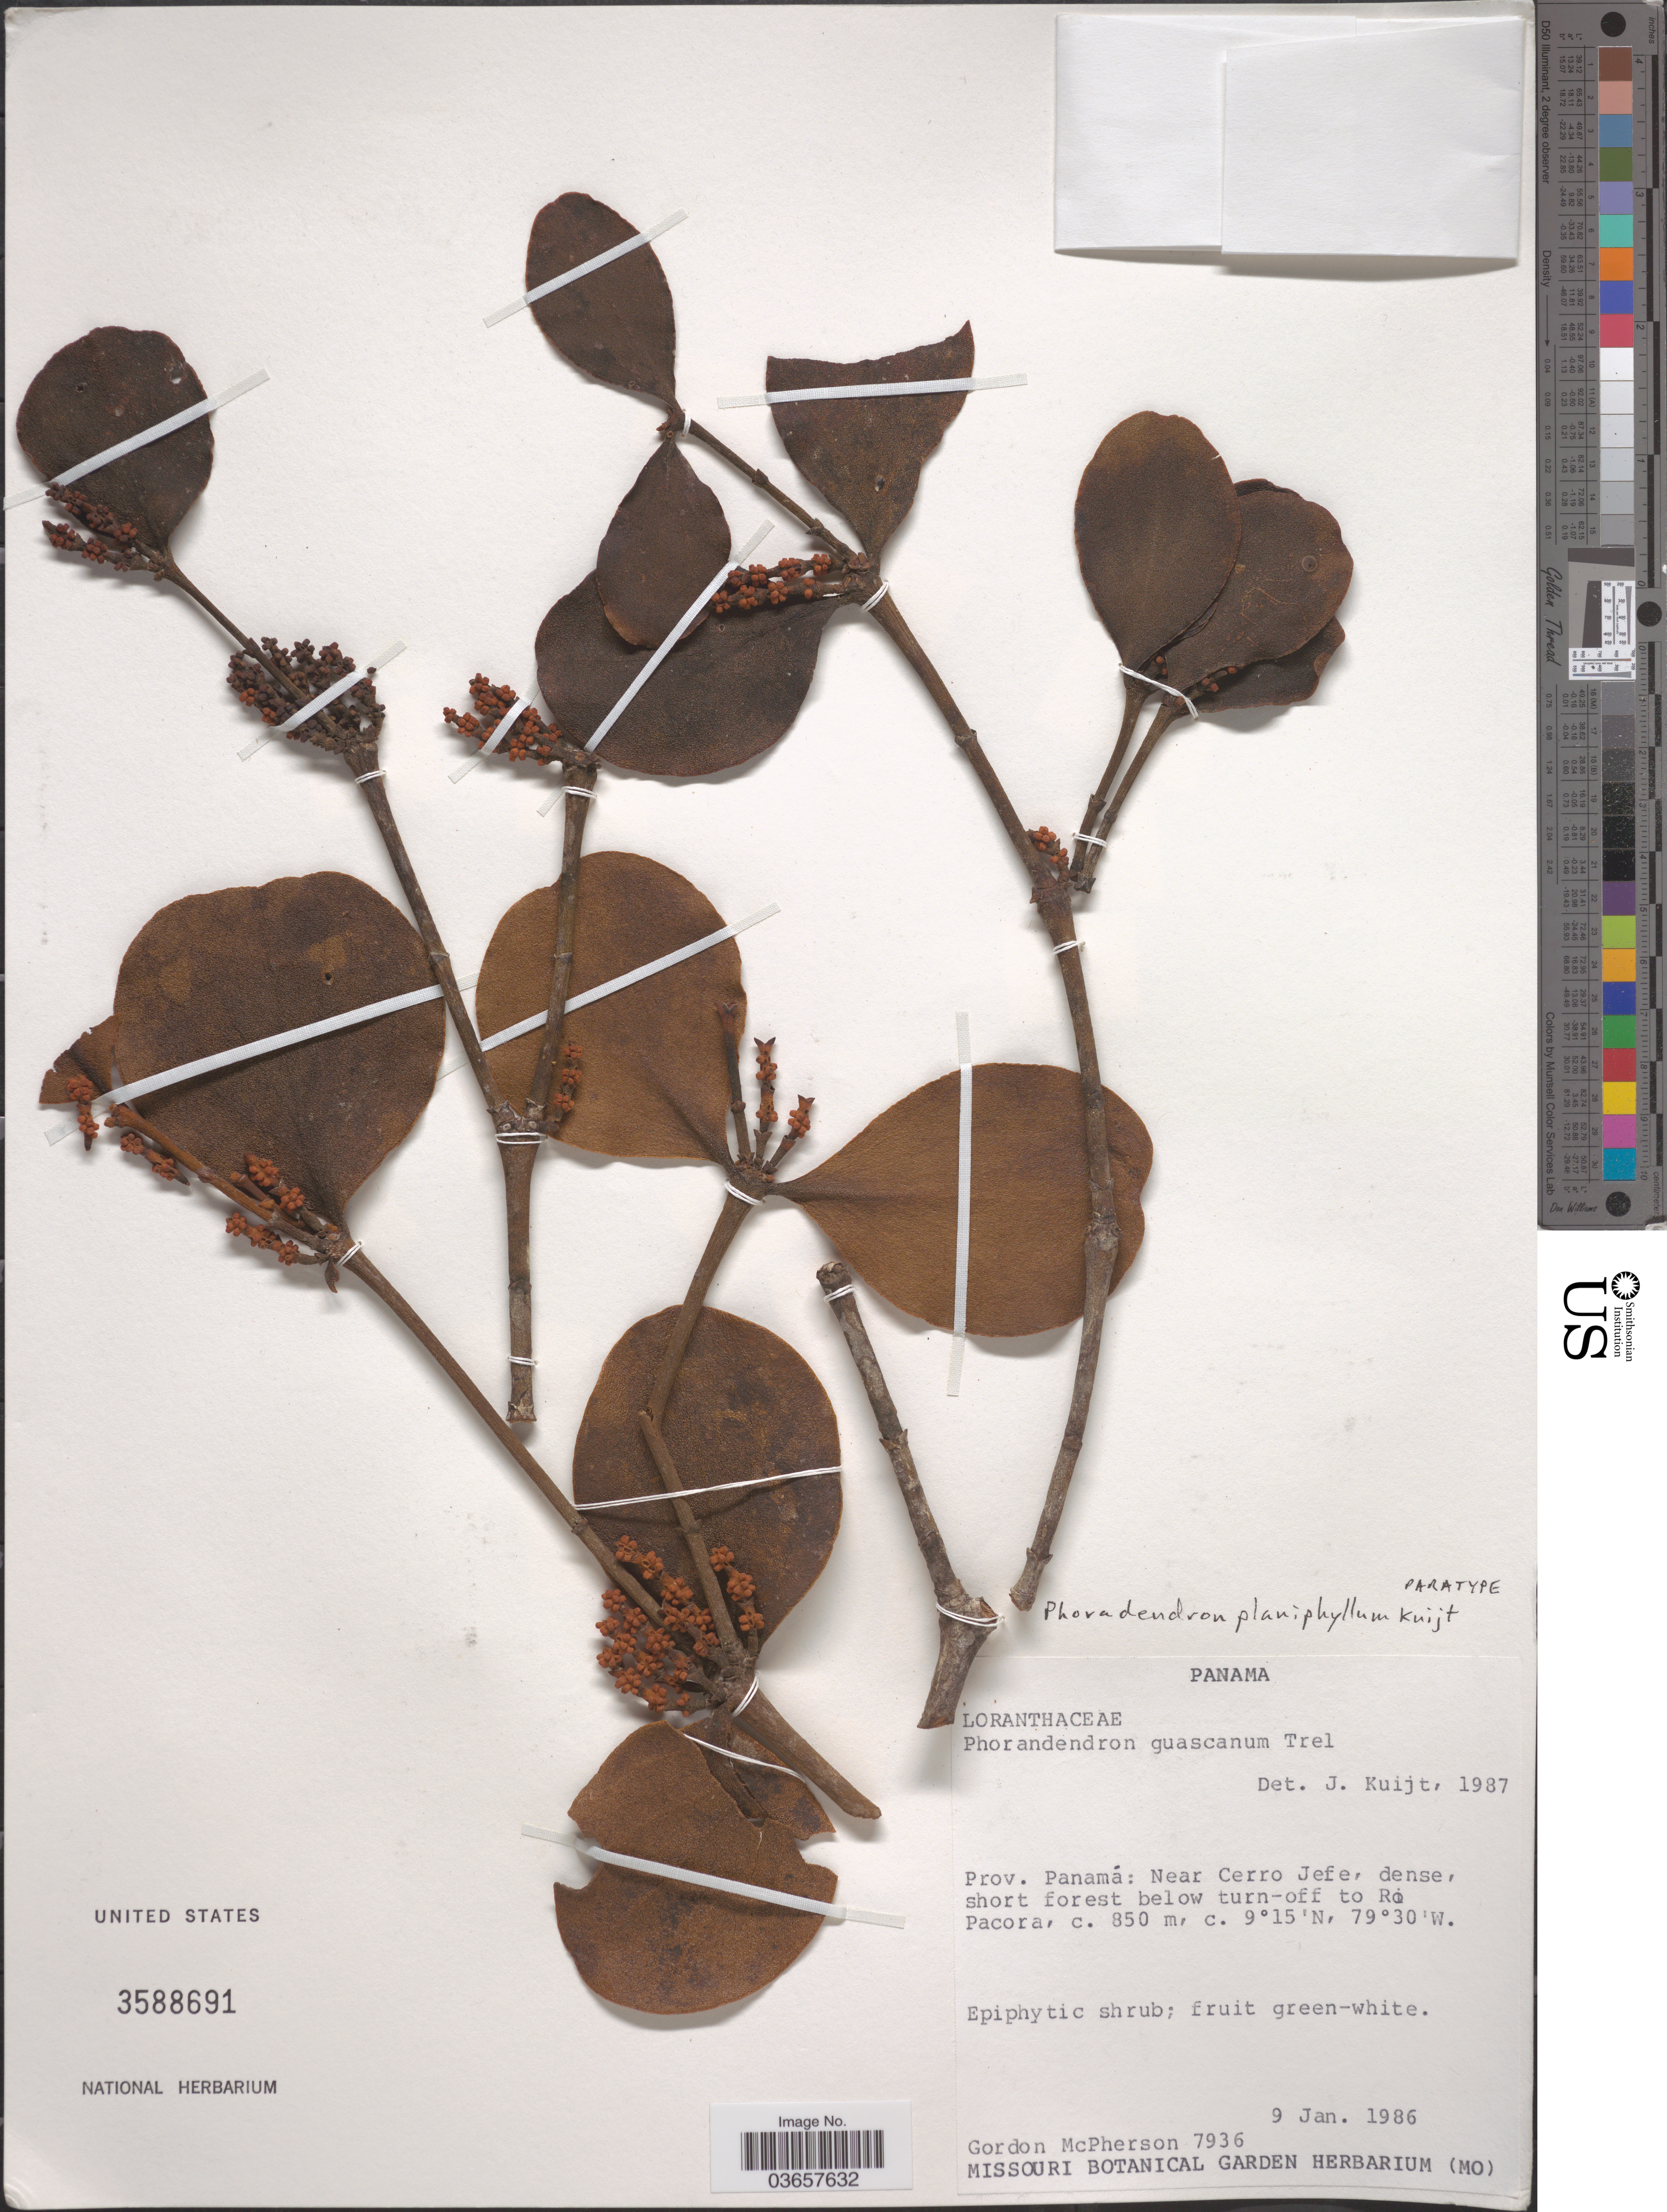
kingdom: Plantae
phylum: Tracheophyta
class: Magnoliopsida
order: Santalales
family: Viscaceae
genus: Phoradendron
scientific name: Phoradendron planiphyllum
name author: Kuijt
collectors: G. McPherson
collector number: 7936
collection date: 1986-01-09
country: Panama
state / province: Panamá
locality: Near Cerro Jefe, dense, short forest below turn-off to Rio Pacora.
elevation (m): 850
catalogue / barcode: US 3588691